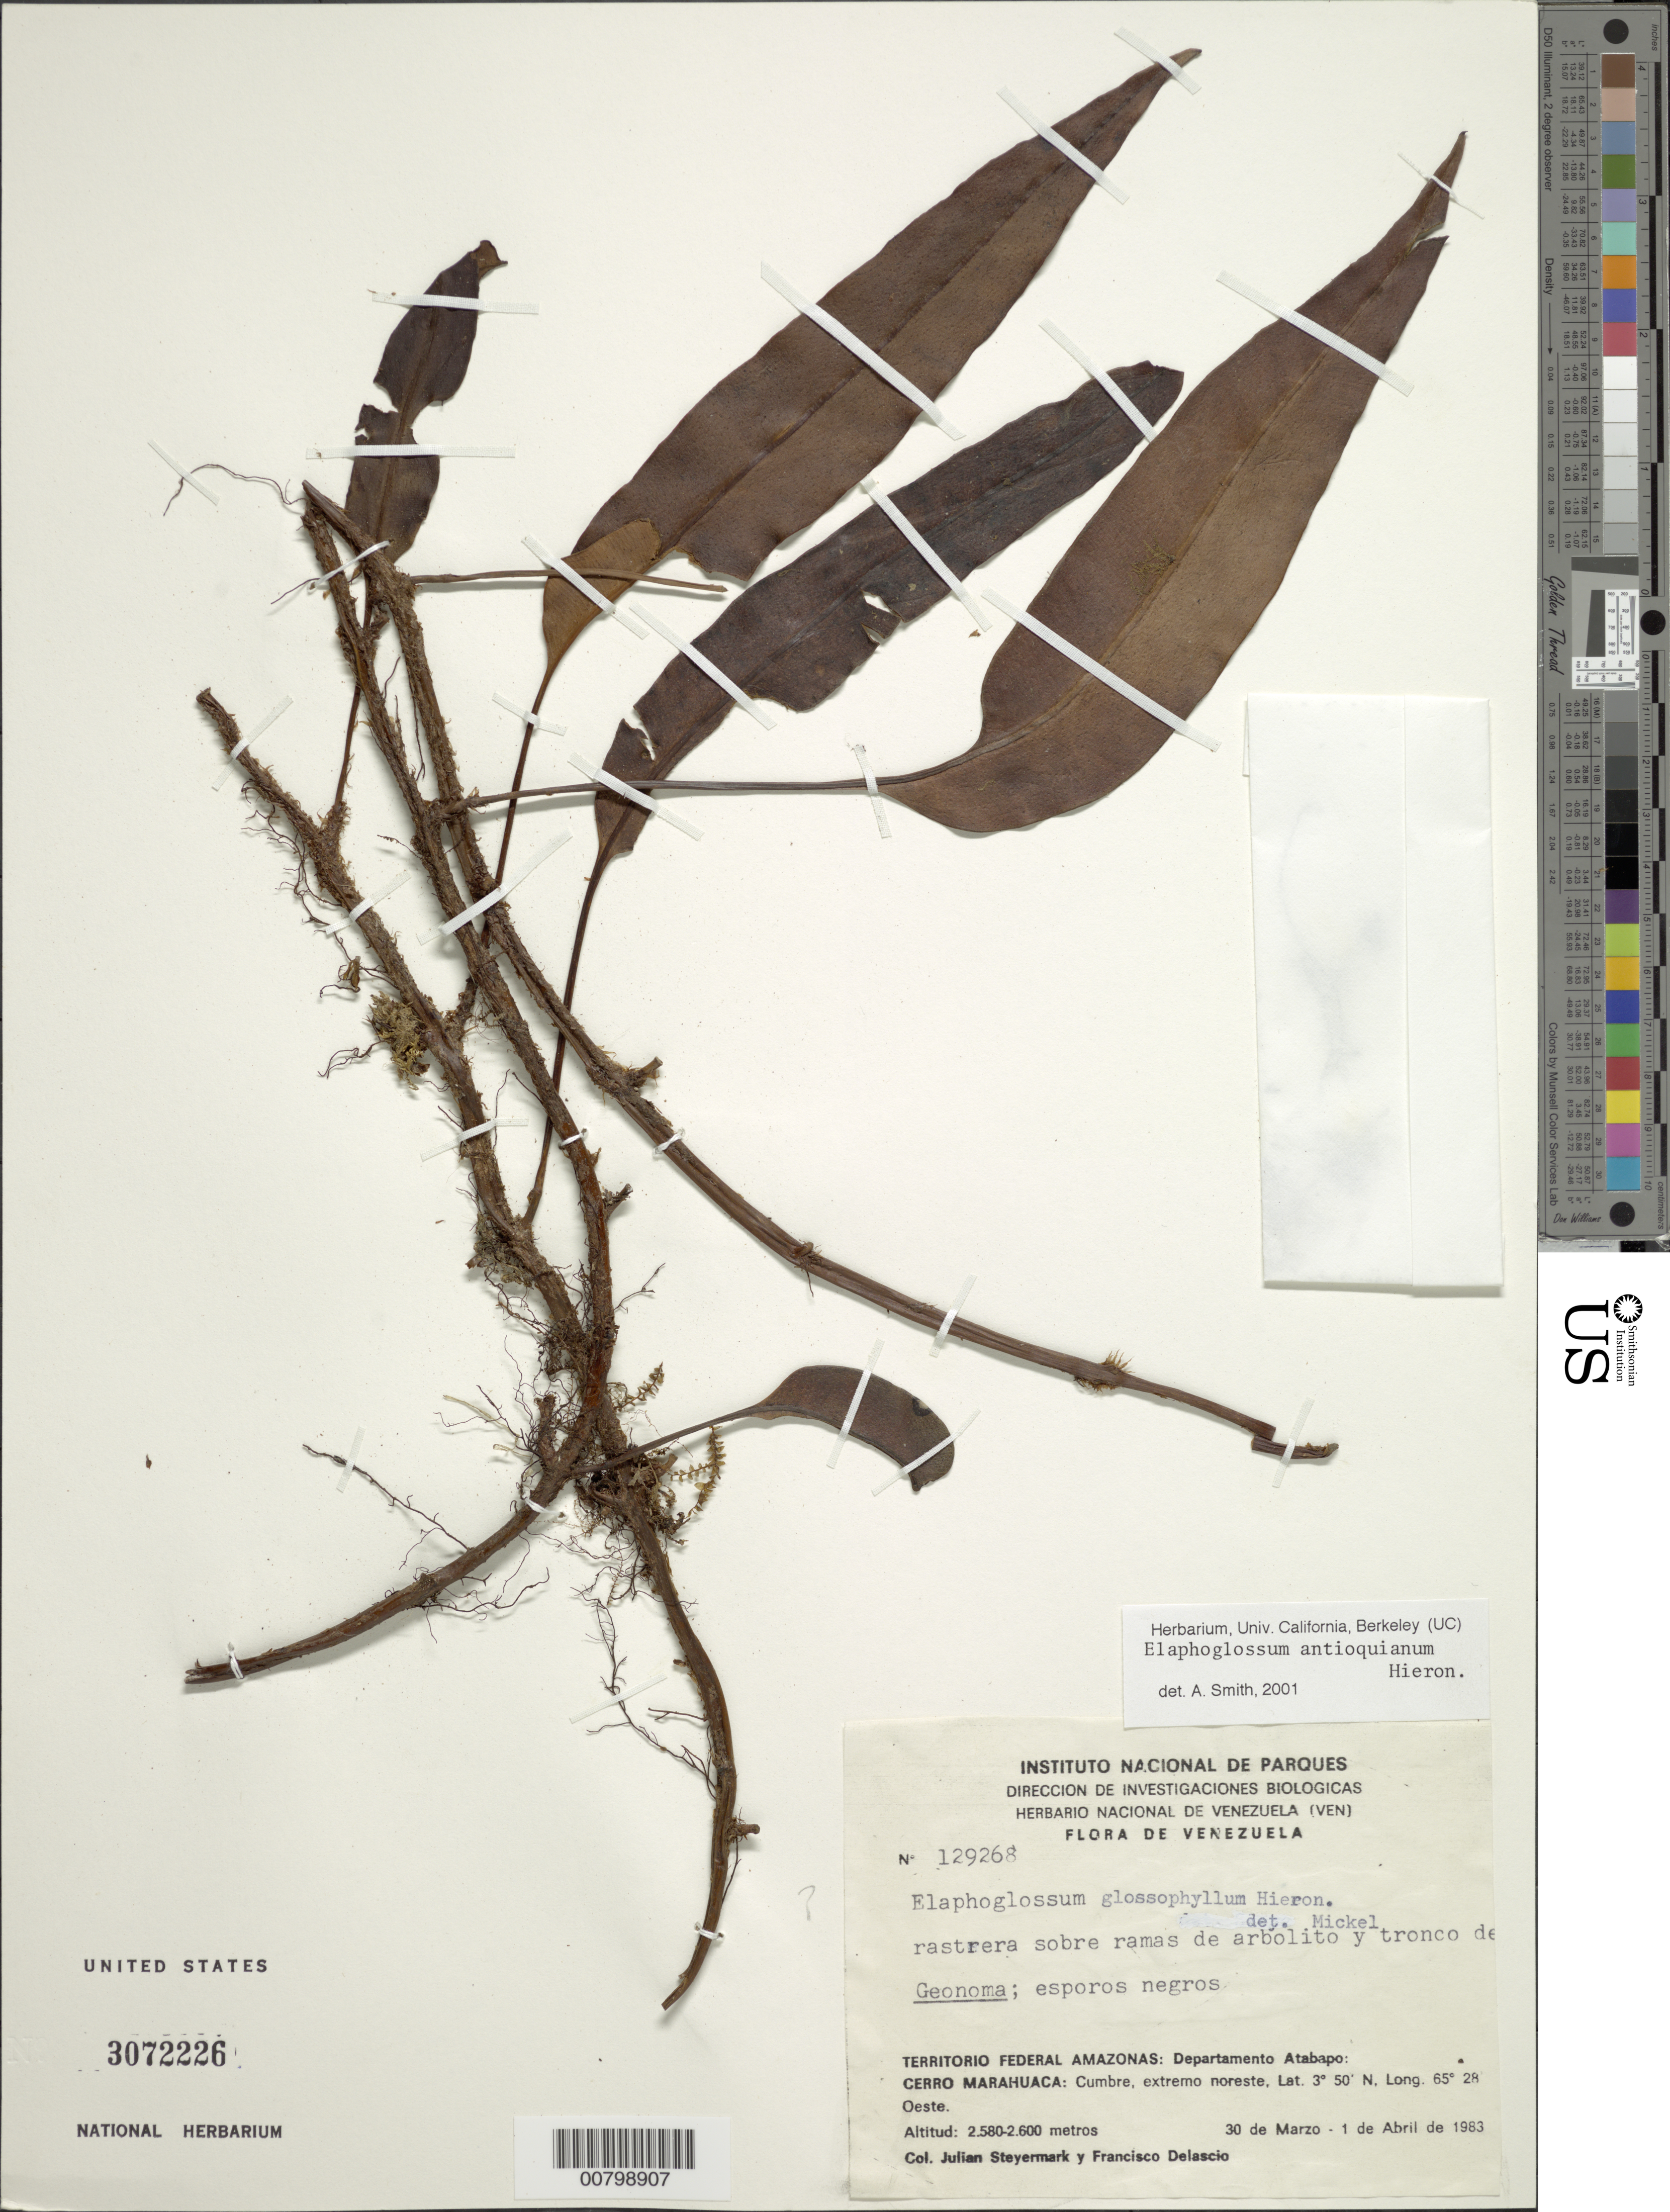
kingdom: Plantae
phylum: Tracheophyta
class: Polypodiopsida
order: Polypodiales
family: Dryopteridaceae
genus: Elaphoglossum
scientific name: Elaphoglossum antioquianum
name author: Hieron.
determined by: Smith, A.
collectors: J. Steyermark & F. Delascio C.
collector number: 129268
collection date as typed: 30-Mar-83 to 1-Apr-83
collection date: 1983-03-30/1983-04-01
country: Venezuela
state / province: Amazonas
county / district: Atabapo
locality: Cerro Marahuaca, cumbre, extremo noreste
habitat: Sobre ramas de arbolito y tronco de Geonoma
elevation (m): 2580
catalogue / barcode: US 3072226